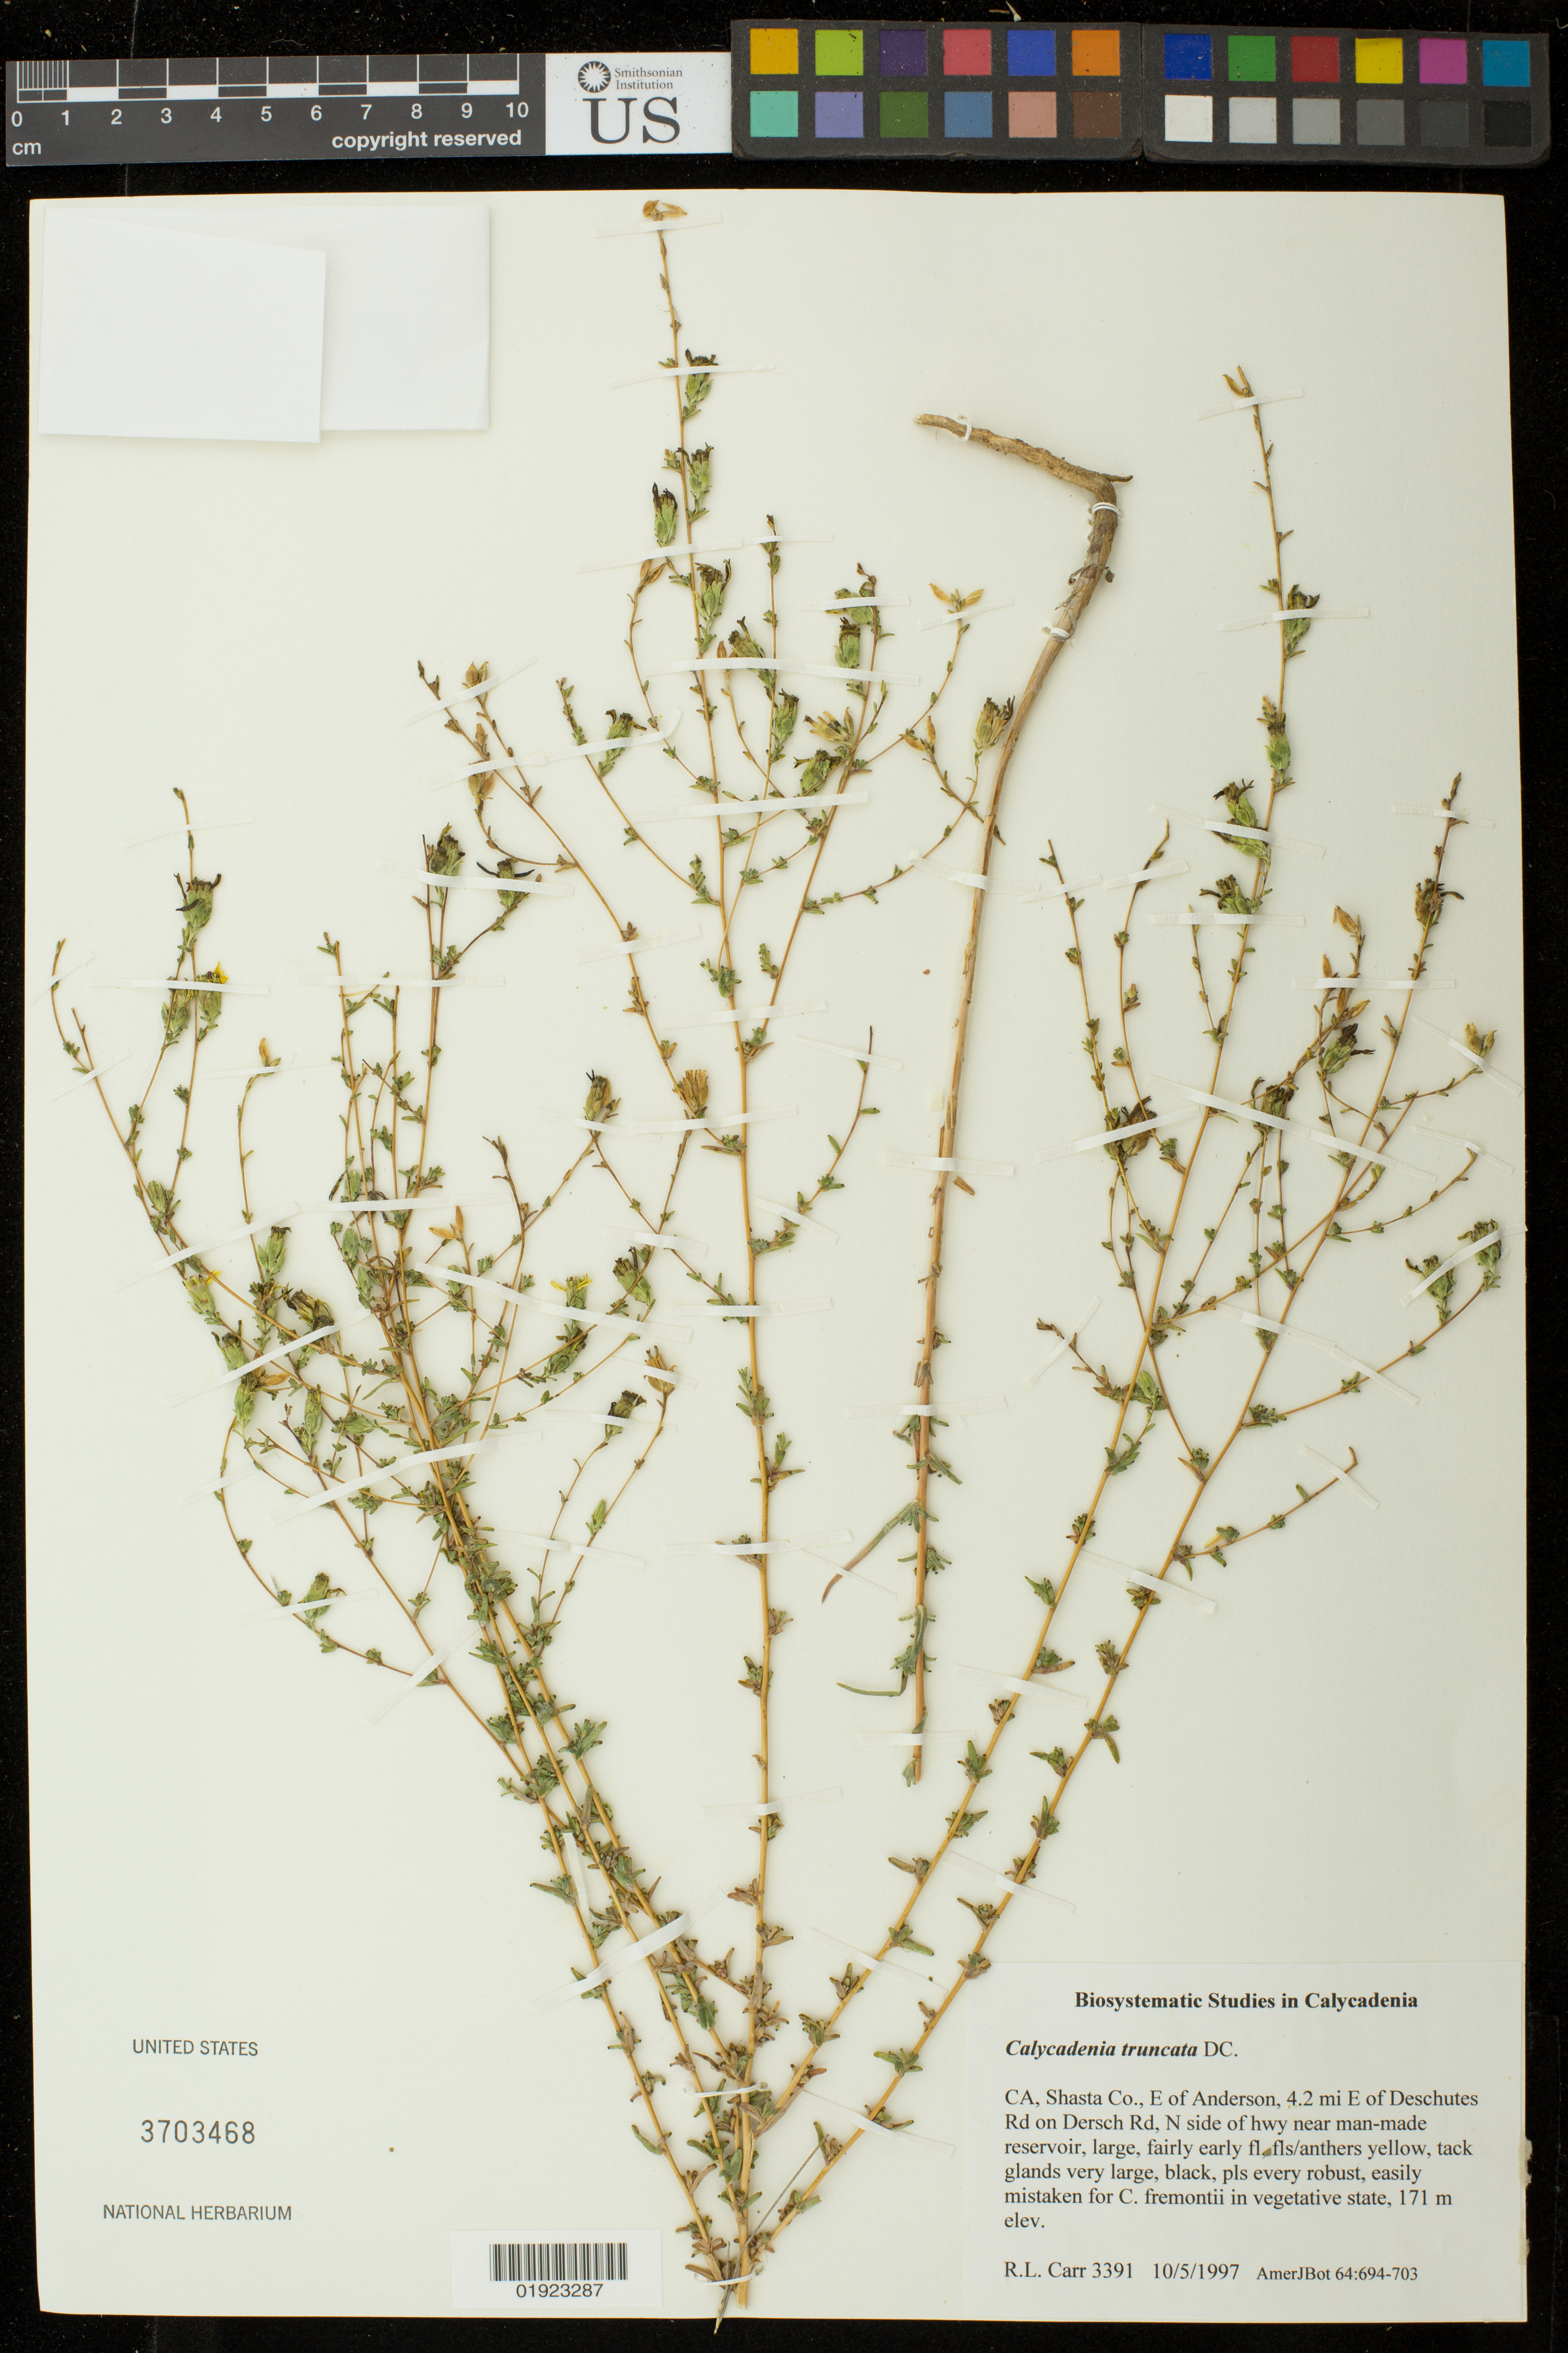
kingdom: Plantae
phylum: Tracheophyta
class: Magnoliopsida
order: Asterales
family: Asteraceae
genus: Calycadenia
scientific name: Calycadenia truncata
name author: DC.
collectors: R. Carr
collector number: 3391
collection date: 1997-10-05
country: United States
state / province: California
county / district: Shasta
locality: E of Anderson, 4.2 mi E of Deschutes Rd on Dersch Rd, N side of hwy near man-made reservoir.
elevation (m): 171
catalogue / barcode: US 3703468